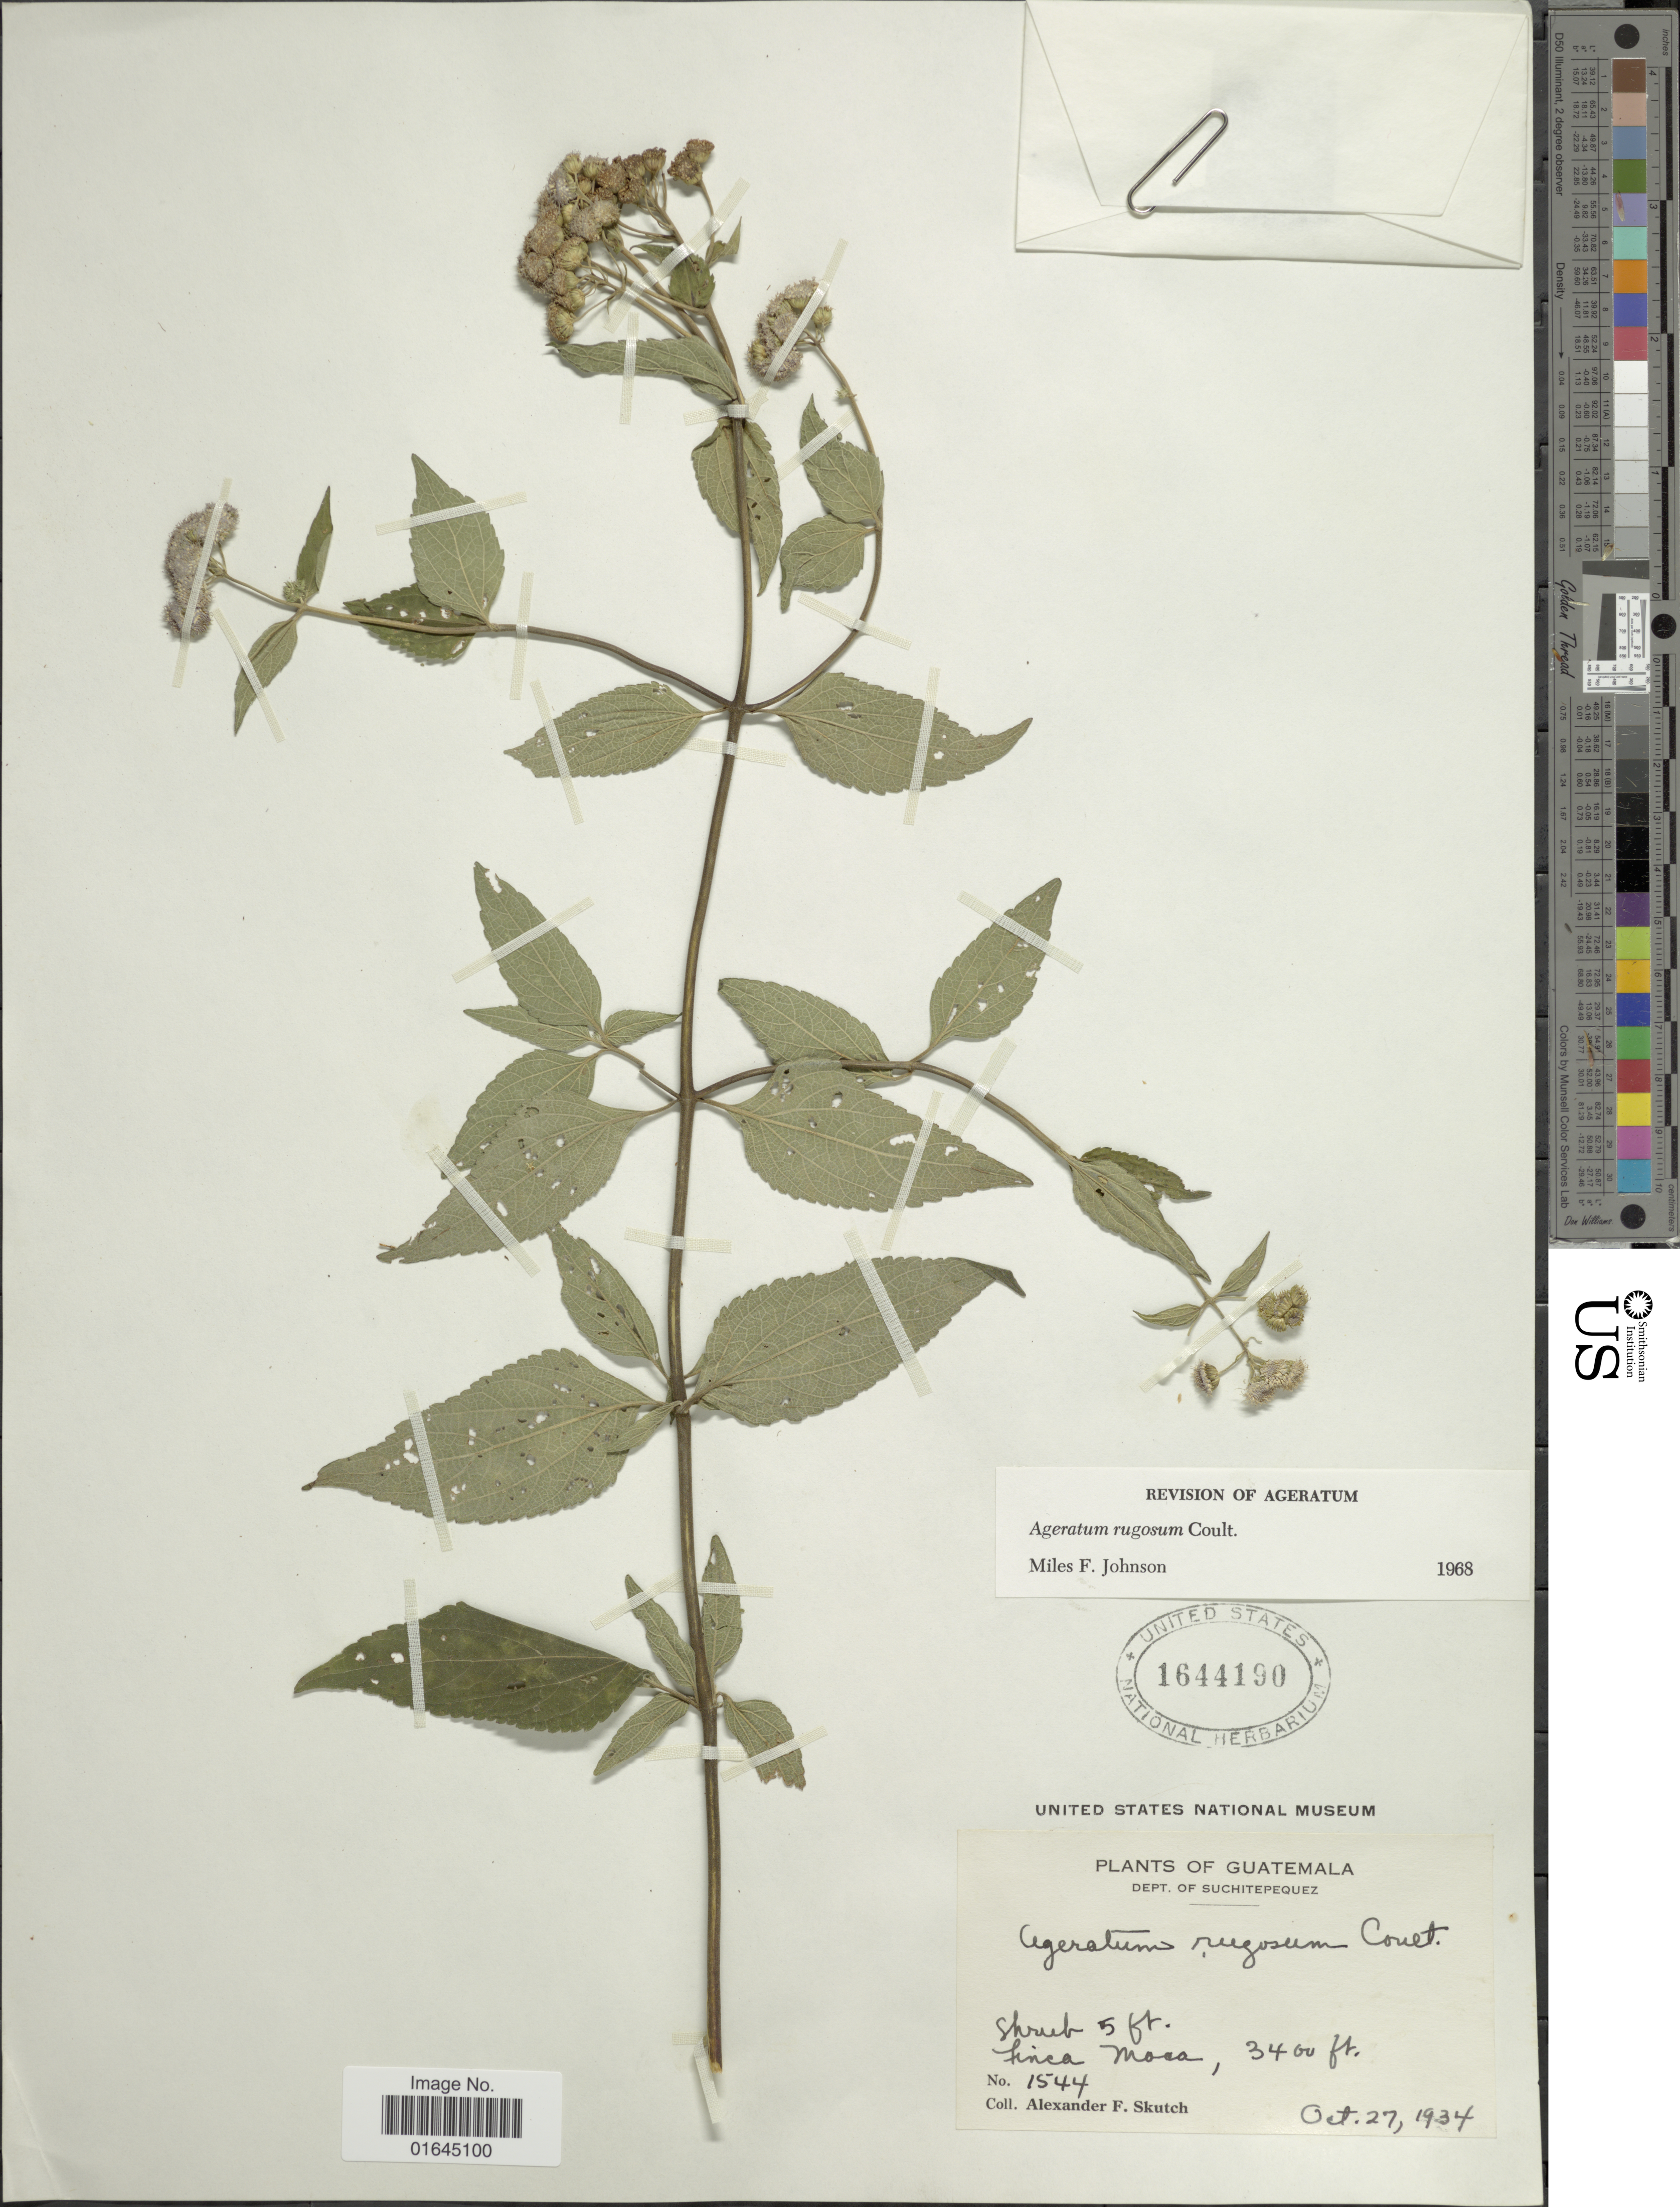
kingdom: Plantae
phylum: Tracheophyta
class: Magnoliopsida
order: Asterales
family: Asteraceae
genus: Ageratum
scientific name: Ageratum rugosum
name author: J.M. Coult.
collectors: A. F. Skutch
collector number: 1544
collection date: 1934-10-27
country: Guatemala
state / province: Suchitepéquez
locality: Dept. of Suchitepequez, Finca Mosa.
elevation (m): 1036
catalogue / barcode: US 1644190